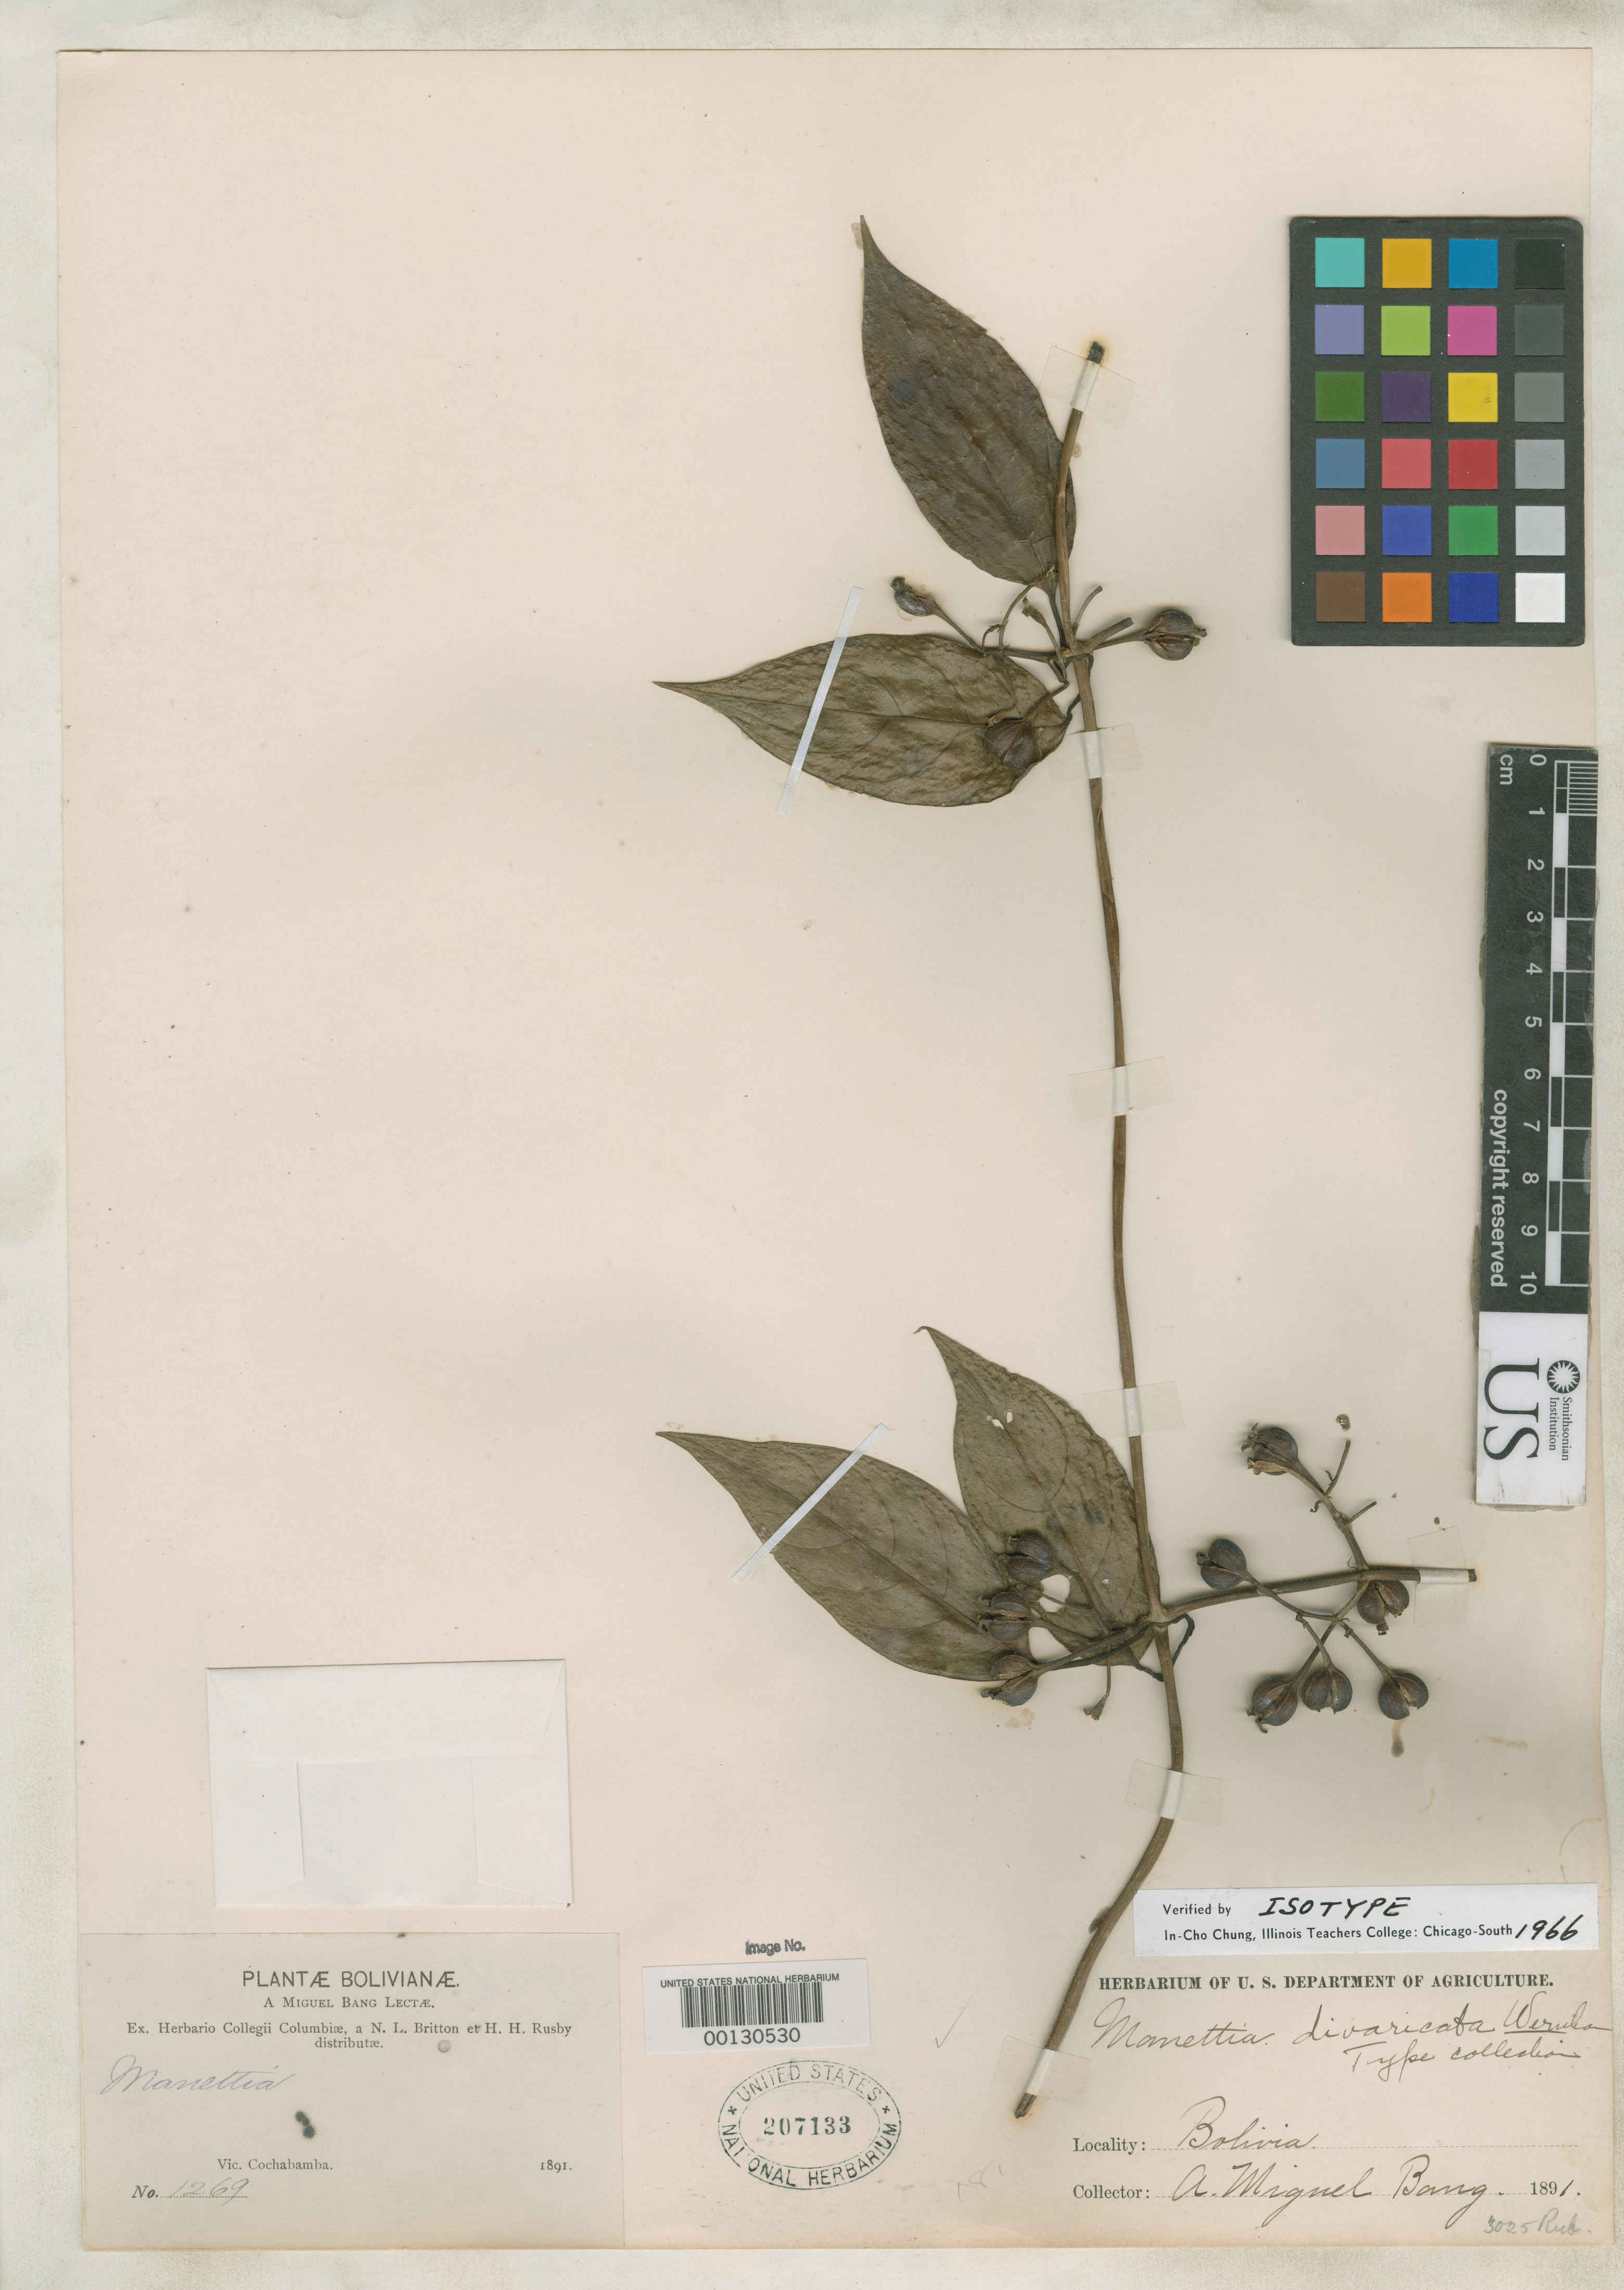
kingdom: Plantae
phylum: Tracheophyta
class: Magnoliopsida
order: Gentianales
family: Rubiaceae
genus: Manettia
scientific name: Manettia divaricata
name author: Wernham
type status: Syntype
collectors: M. Bang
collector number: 1269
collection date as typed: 1891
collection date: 1891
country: Bolivia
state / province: Cochabamba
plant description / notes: Annotated by J.H. Kirkbride, Jr. (2021) as as isolectotype (ined.)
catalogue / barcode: US 207133